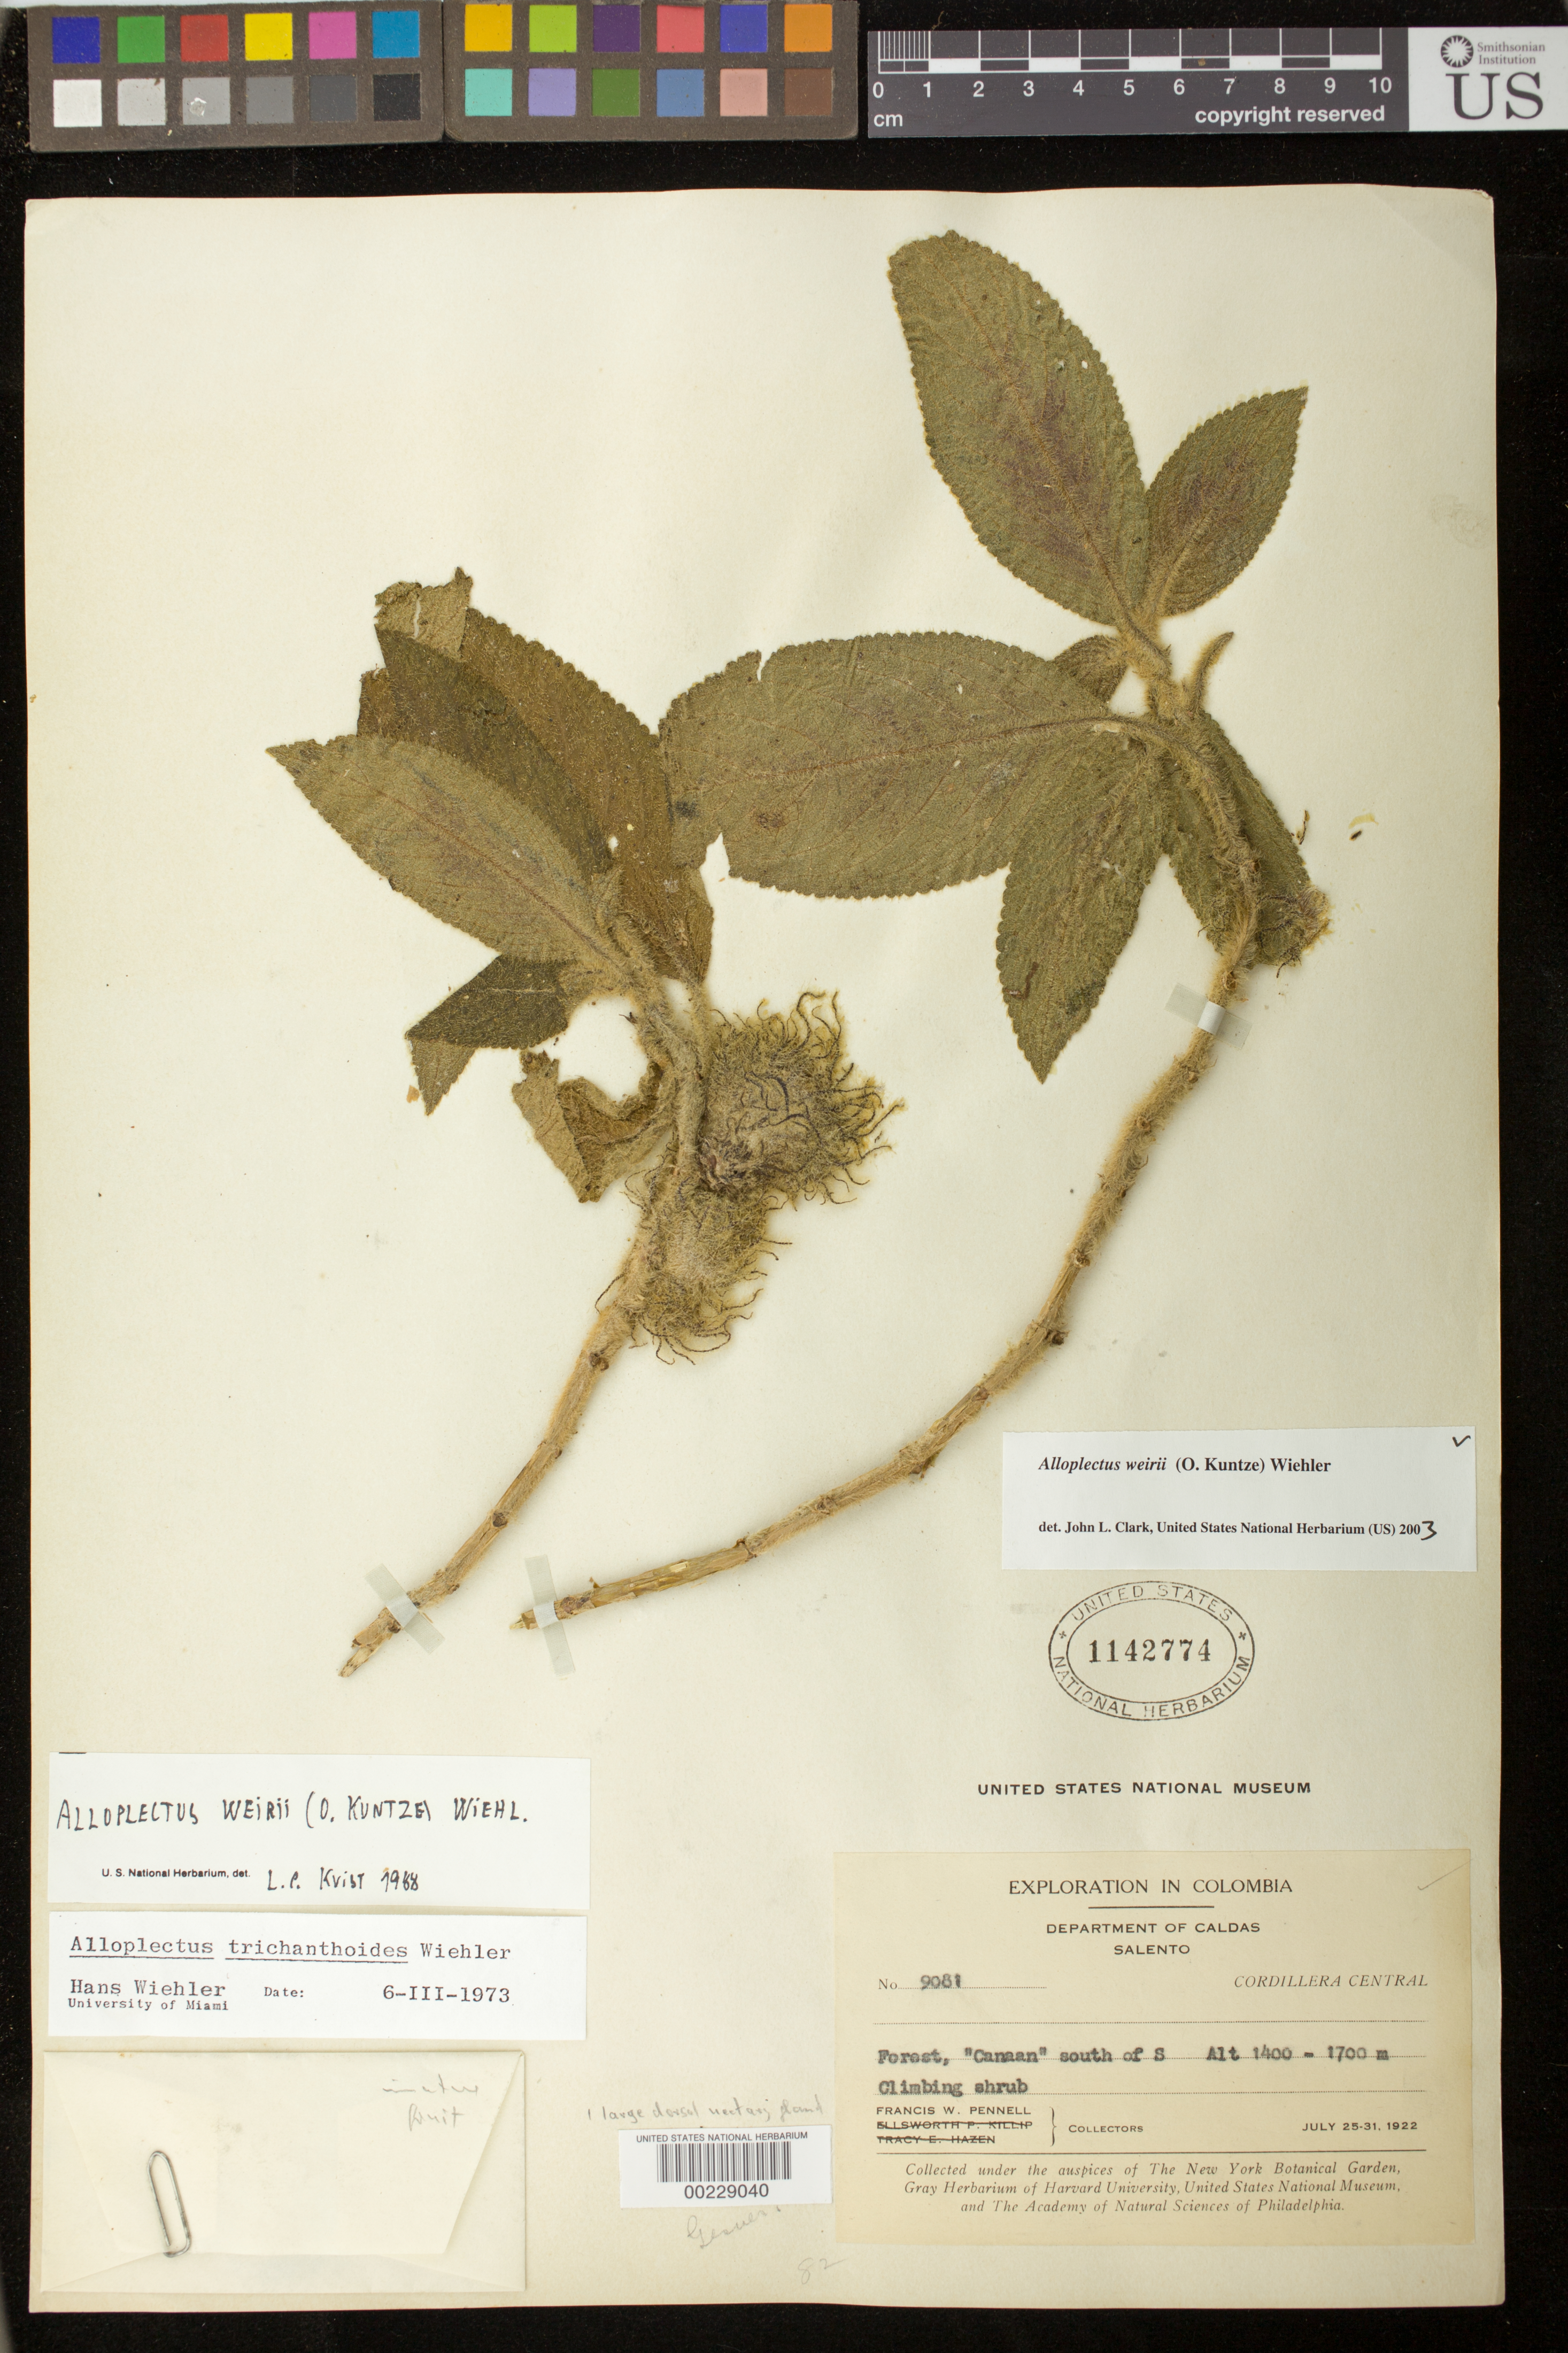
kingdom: Plantae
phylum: Tracheophyta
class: Magnoliopsida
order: Lamiales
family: Gesneriaceae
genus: Alloplectus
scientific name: Alloplectus weirii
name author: (Kuntze) Wiehler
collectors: F. W. Pennell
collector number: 9081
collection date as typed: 25-31 Jul 1922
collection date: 1922-07-25/1922-07-31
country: Colombia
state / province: Caldas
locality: Salento, Cordillera Central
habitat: Forest,"canaan" south of s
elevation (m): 1400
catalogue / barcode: US 1142774